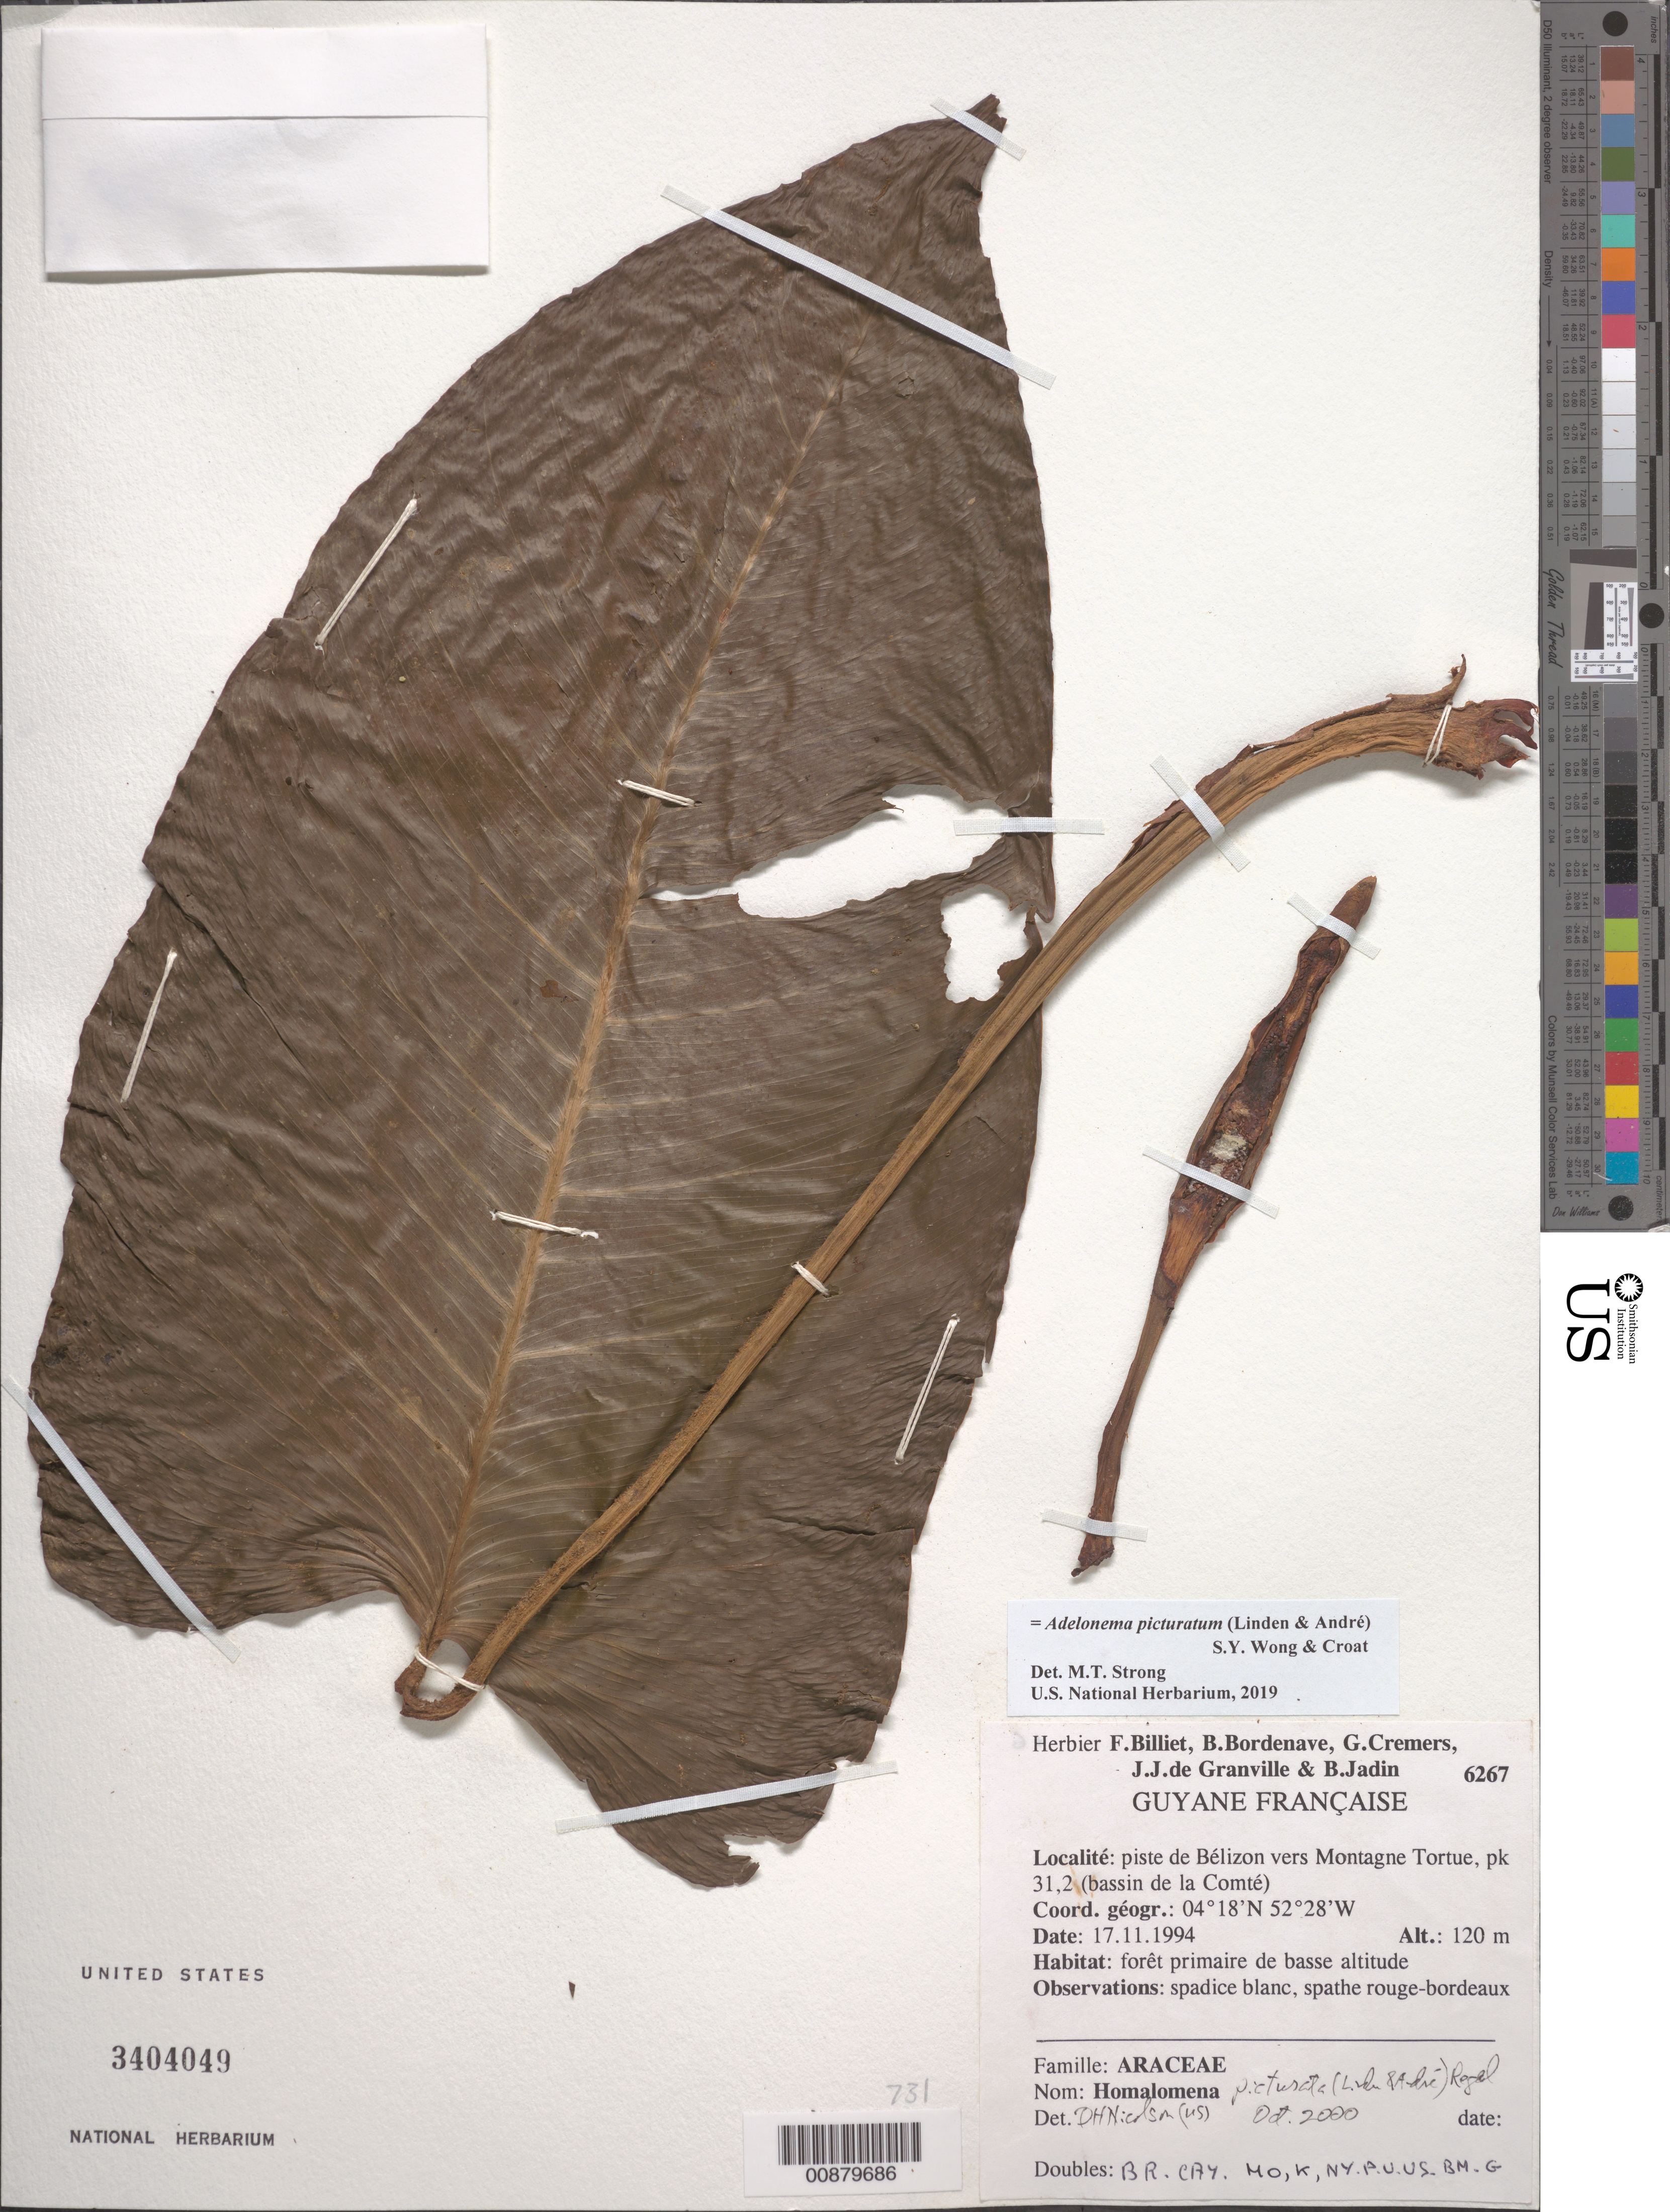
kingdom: Plantae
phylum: Tracheophyta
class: Liliopsida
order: Alismatales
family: Araceae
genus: Adelonema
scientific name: Adelonema picturatum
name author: (Linden & André) S.Y. Wong & Croat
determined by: Strong, Mark T., (BOT), Smithsonian Institution - National Museum of Natural History (UNITED STATES)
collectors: F. Billiet, G. Cremers, B. Bordenave, J.-J. de Granville & B. Jadin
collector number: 6267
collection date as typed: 17-Nov-94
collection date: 1994-11-17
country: French Guiana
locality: Piste de Bélizon, vers Montagne Tortue, pk 31.2 (Bassin de la Comté)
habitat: Forêt primaire de basse altitude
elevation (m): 120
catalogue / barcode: US 3404049